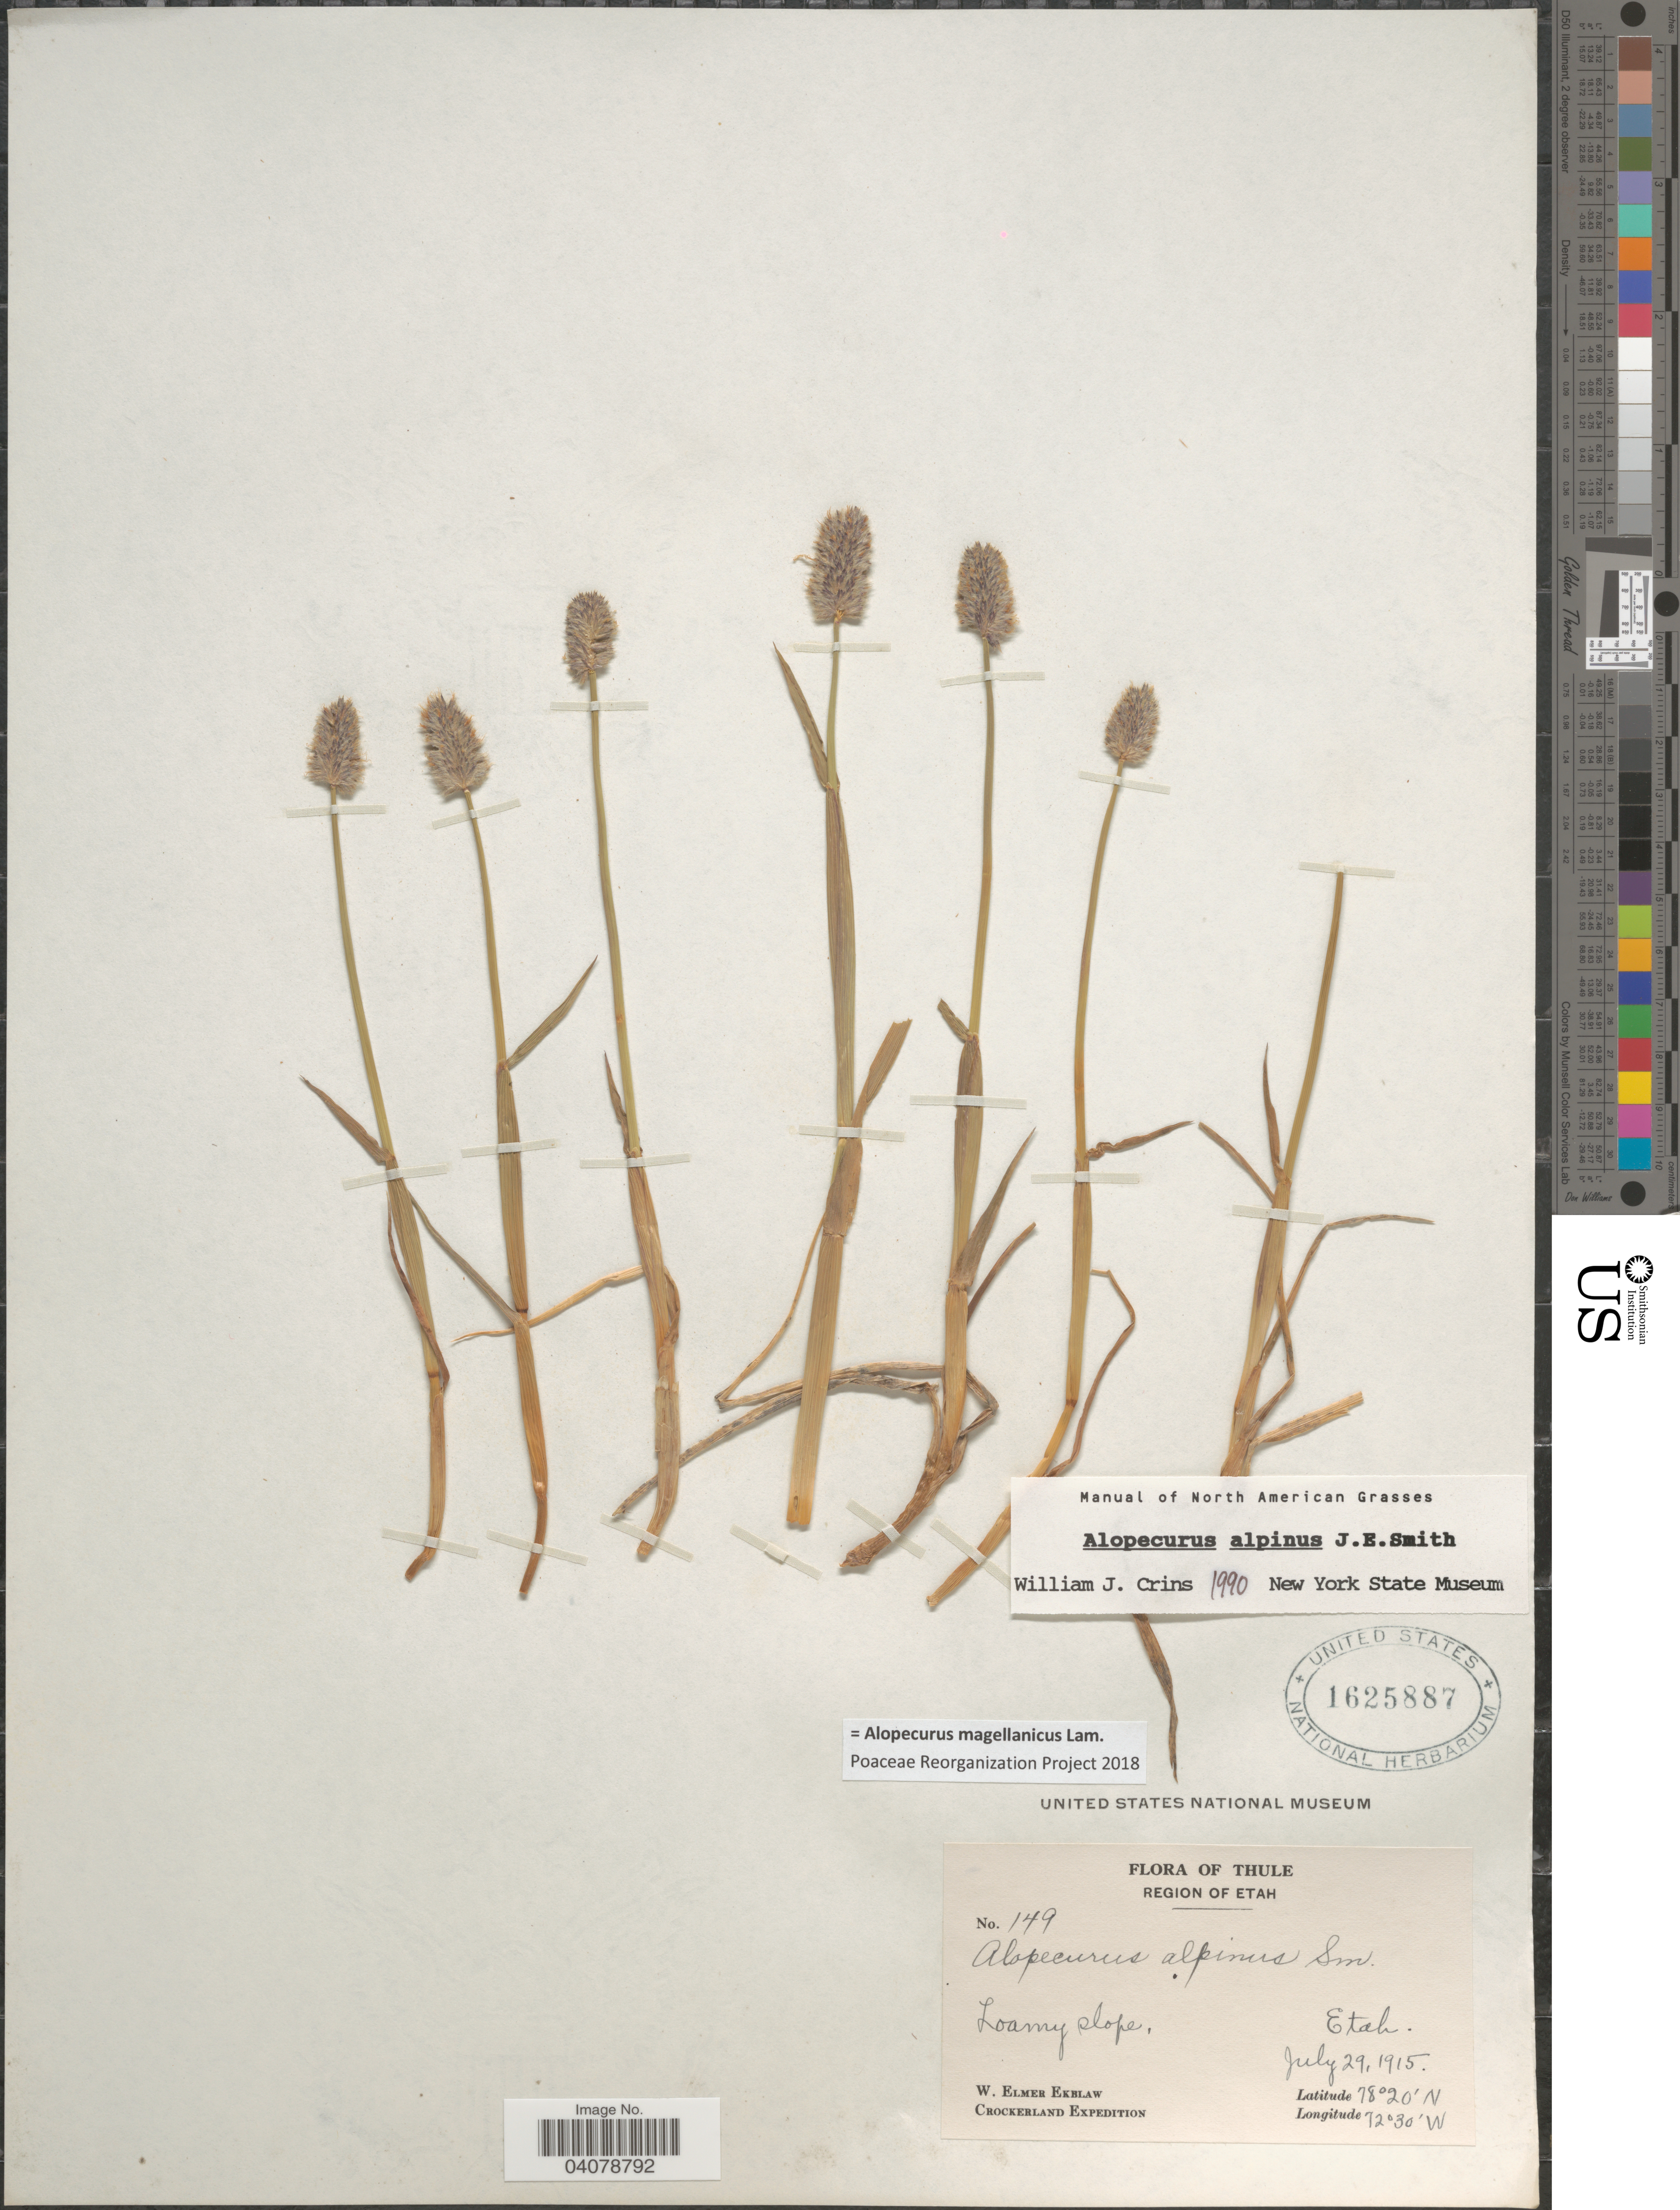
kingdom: Plantae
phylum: Tracheophyta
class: Liliopsida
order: Poales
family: Poaceae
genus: Alopecurus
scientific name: Alopecurus magellanicus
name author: Lam.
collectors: W. Ekblaw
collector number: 149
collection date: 1915-07-29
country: Greenland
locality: Thule. Region of Etah. Loamy slope. Etah. Crockerland Expedition.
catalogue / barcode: US 1625887